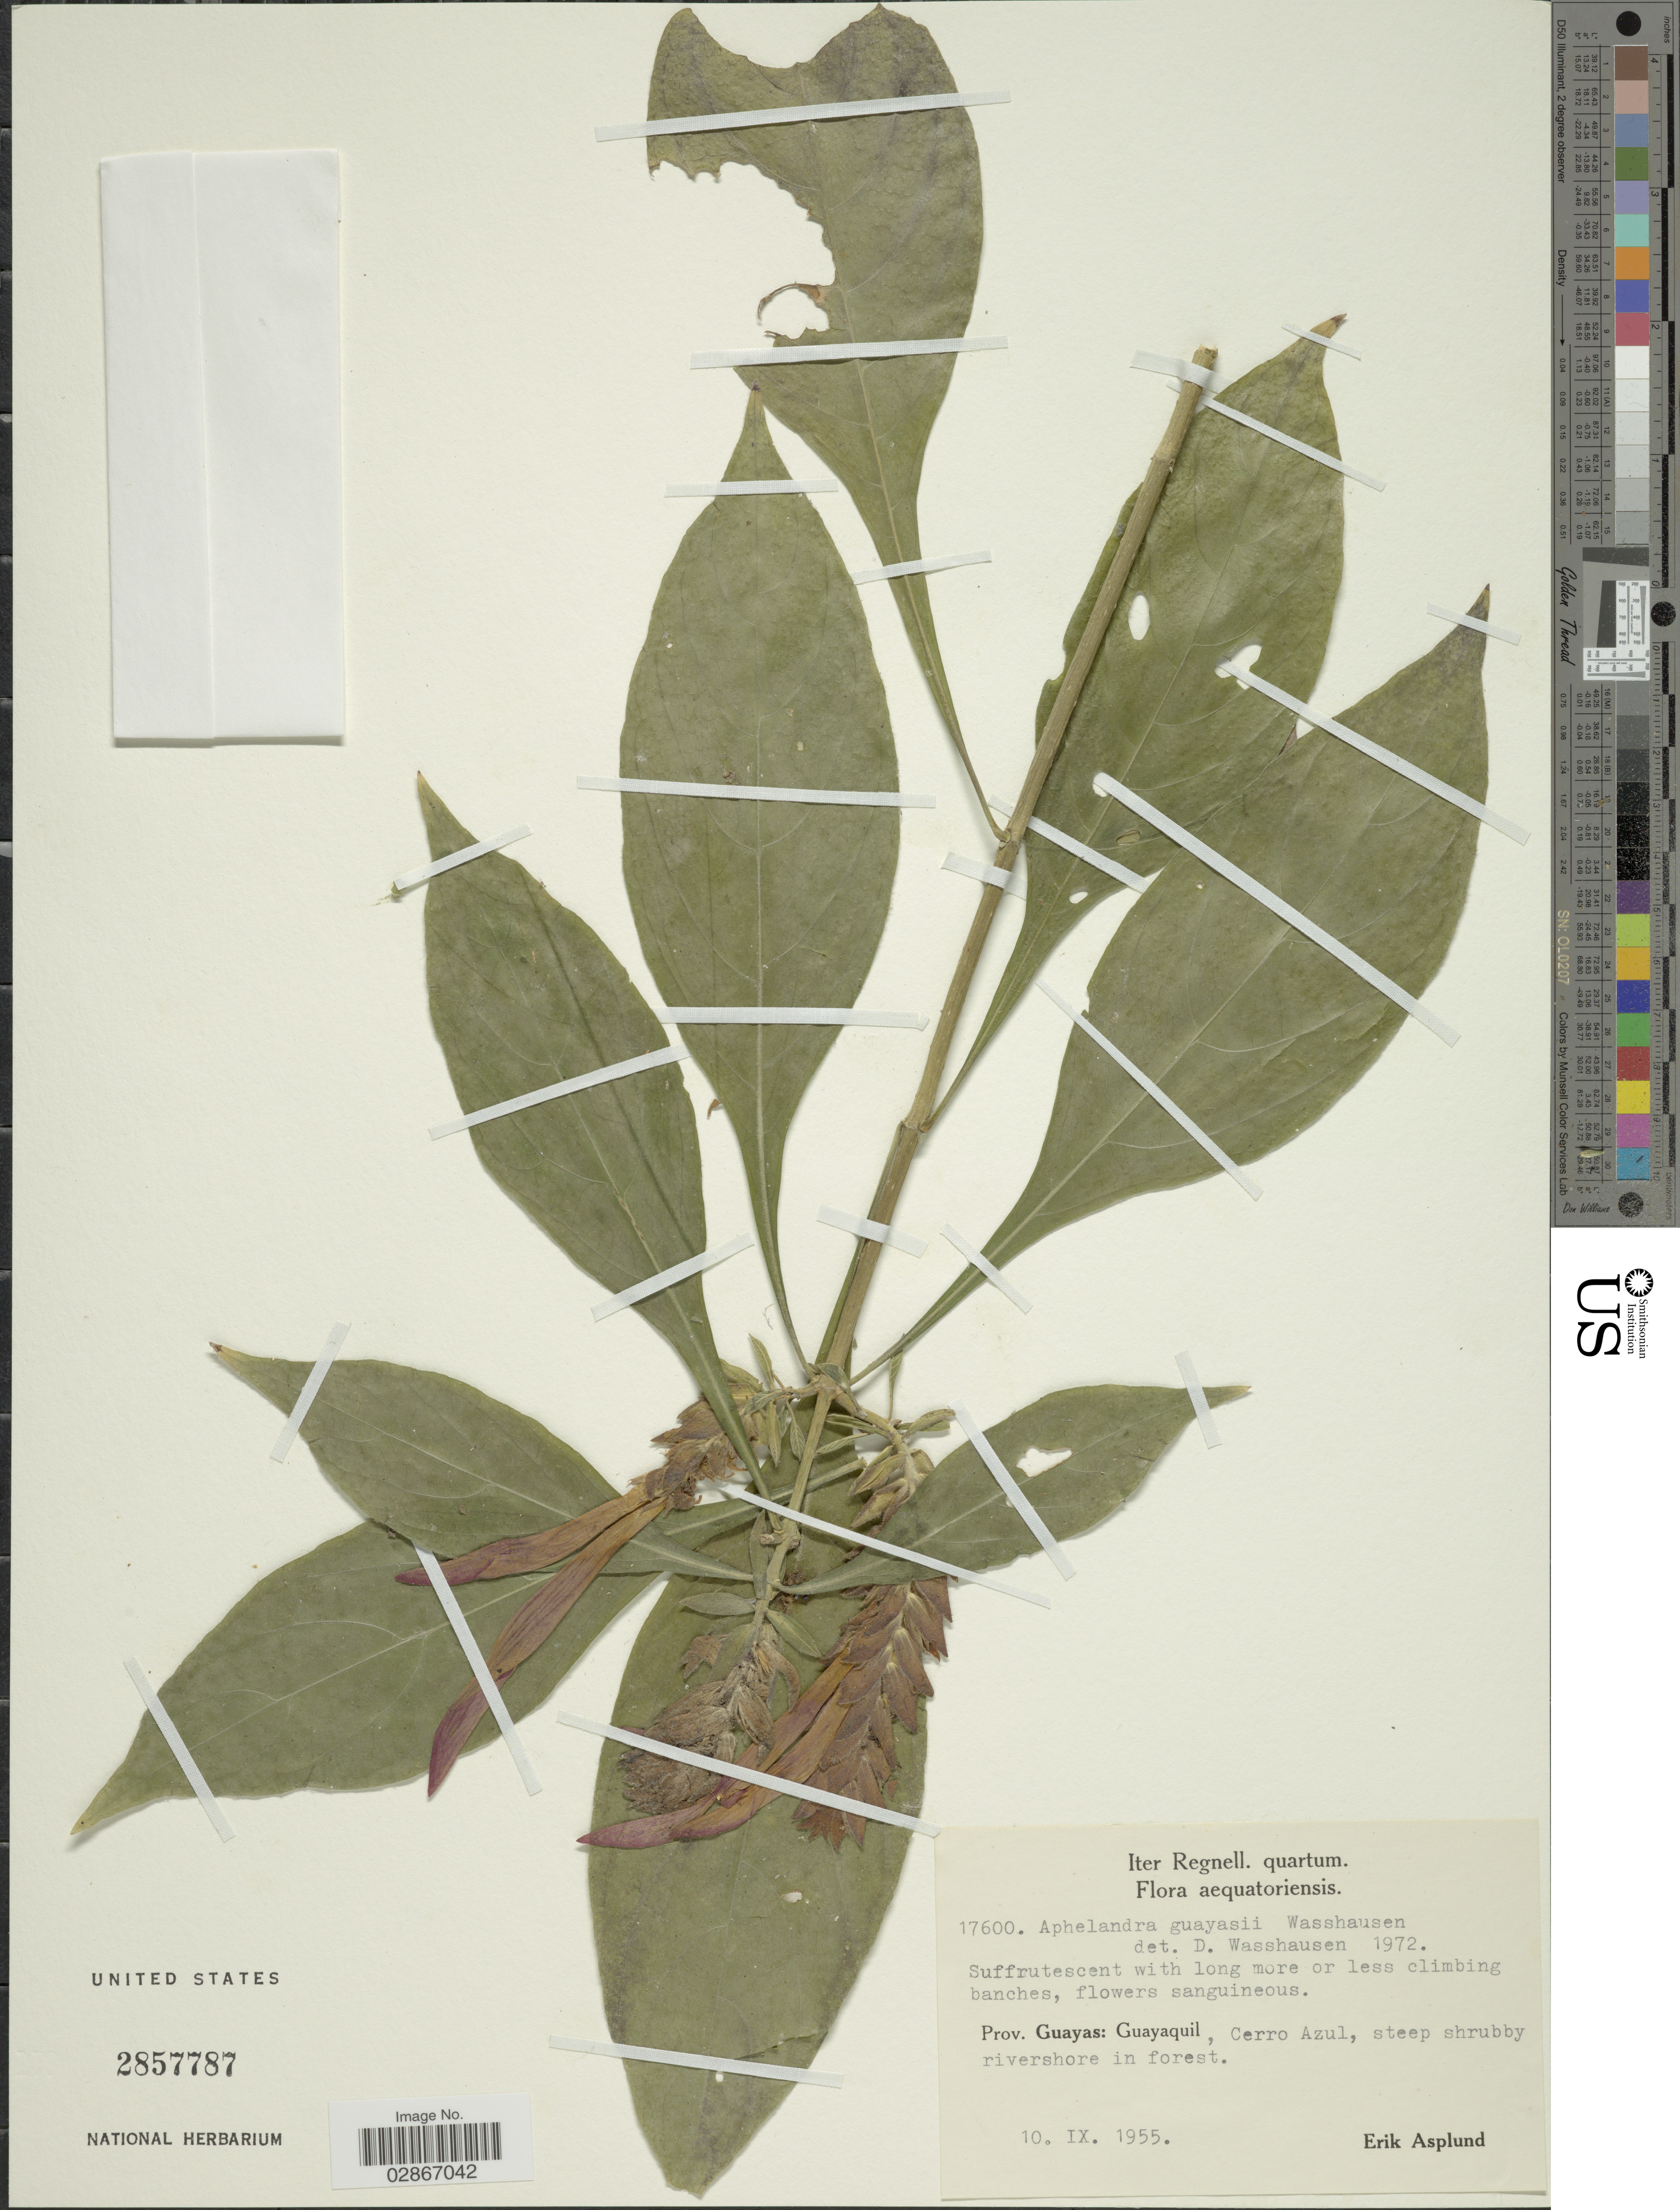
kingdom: Plantae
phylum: Tracheophyta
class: Magnoliopsida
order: Lamiales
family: Acanthaceae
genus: Aphelandra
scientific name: Aphelandra guayasii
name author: Wassh.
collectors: E. Asplund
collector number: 17600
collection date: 1955-09-10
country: Ecuador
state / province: Guayas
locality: Guayaquil, Cerro Azul.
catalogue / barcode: US 2857787